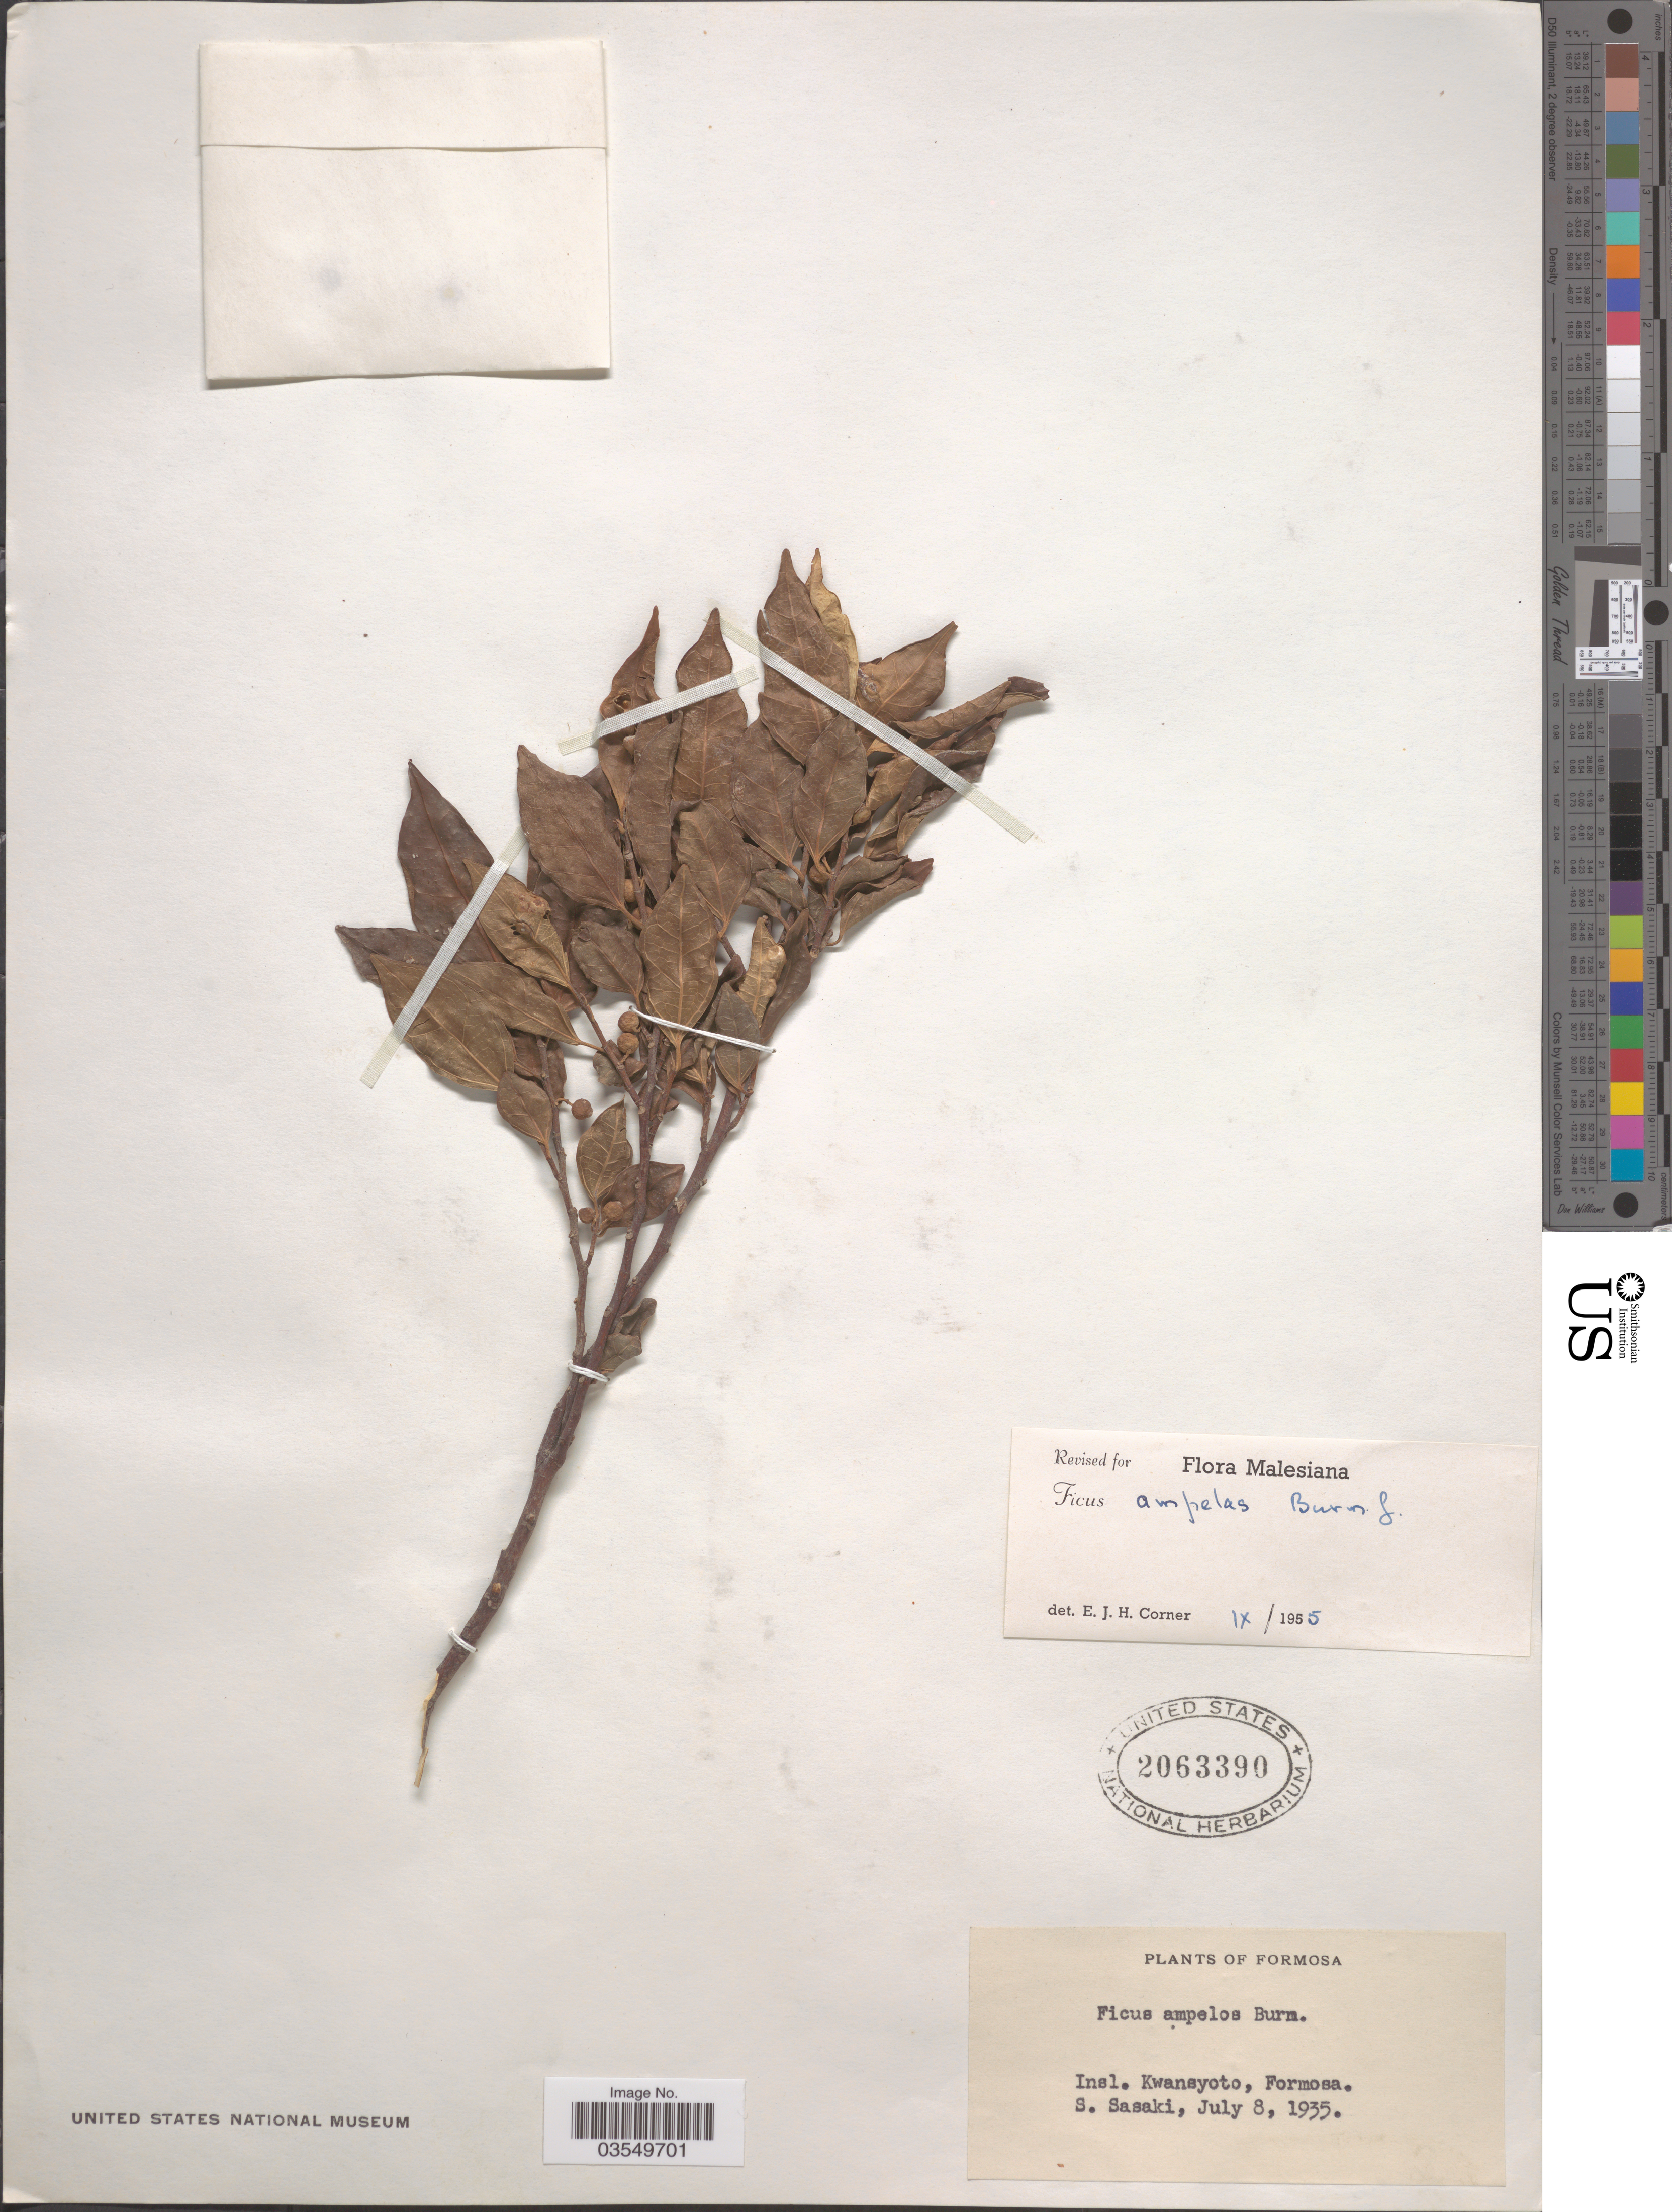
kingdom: Plantae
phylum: Tracheophyta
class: Magnoliopsida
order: Rosales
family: Moraceae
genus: Ficus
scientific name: Ficus ampelos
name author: Burm. f.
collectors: S. Sasaki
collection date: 1935-07-08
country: Taiwan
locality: Formosa. Insl. Kwansyoto.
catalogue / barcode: US 2063390